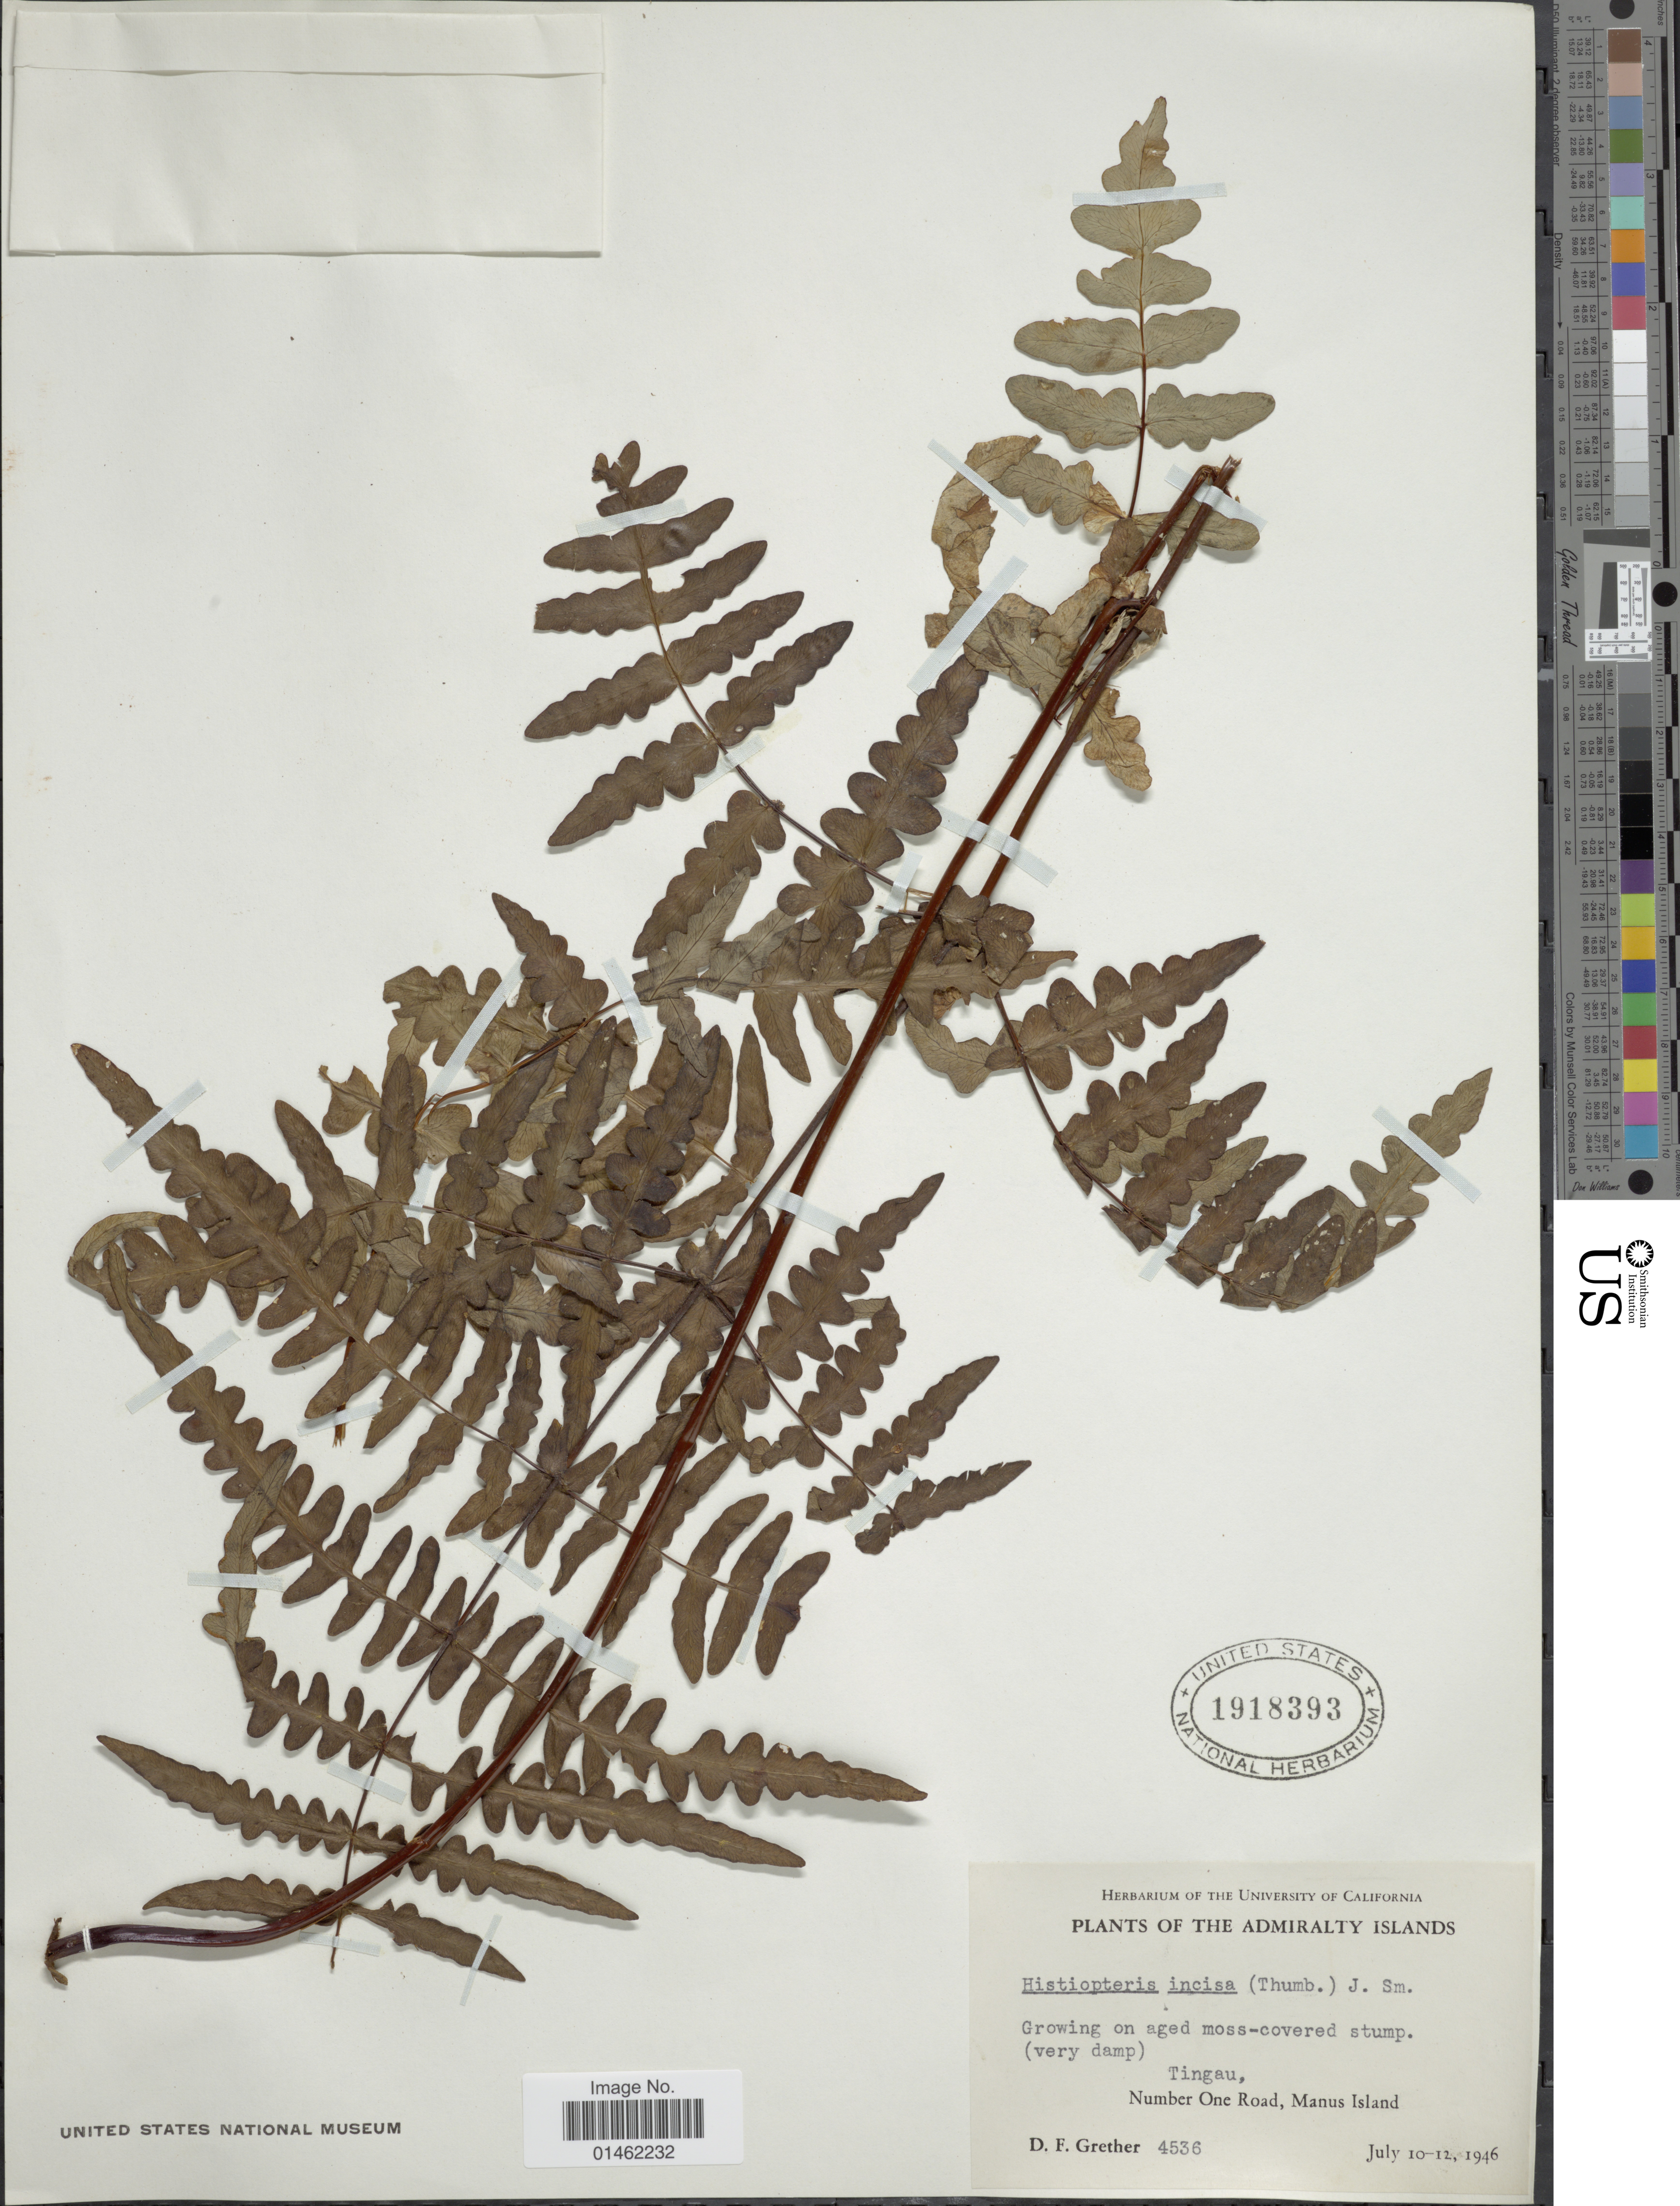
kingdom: Plantae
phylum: Tracheophyta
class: Polypodiopsida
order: Polypodiales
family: Dennstaedtiaceae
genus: Histiopteris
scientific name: Histiopteris incisa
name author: (Thunb.) J. Sm.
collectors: D. F. Grether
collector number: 4536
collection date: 1946-07-10/1946-07-12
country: Papua New Guinea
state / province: Manus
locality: The Admiralty Islands, Tingau, Number One Road, Manus Island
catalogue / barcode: US 1918393